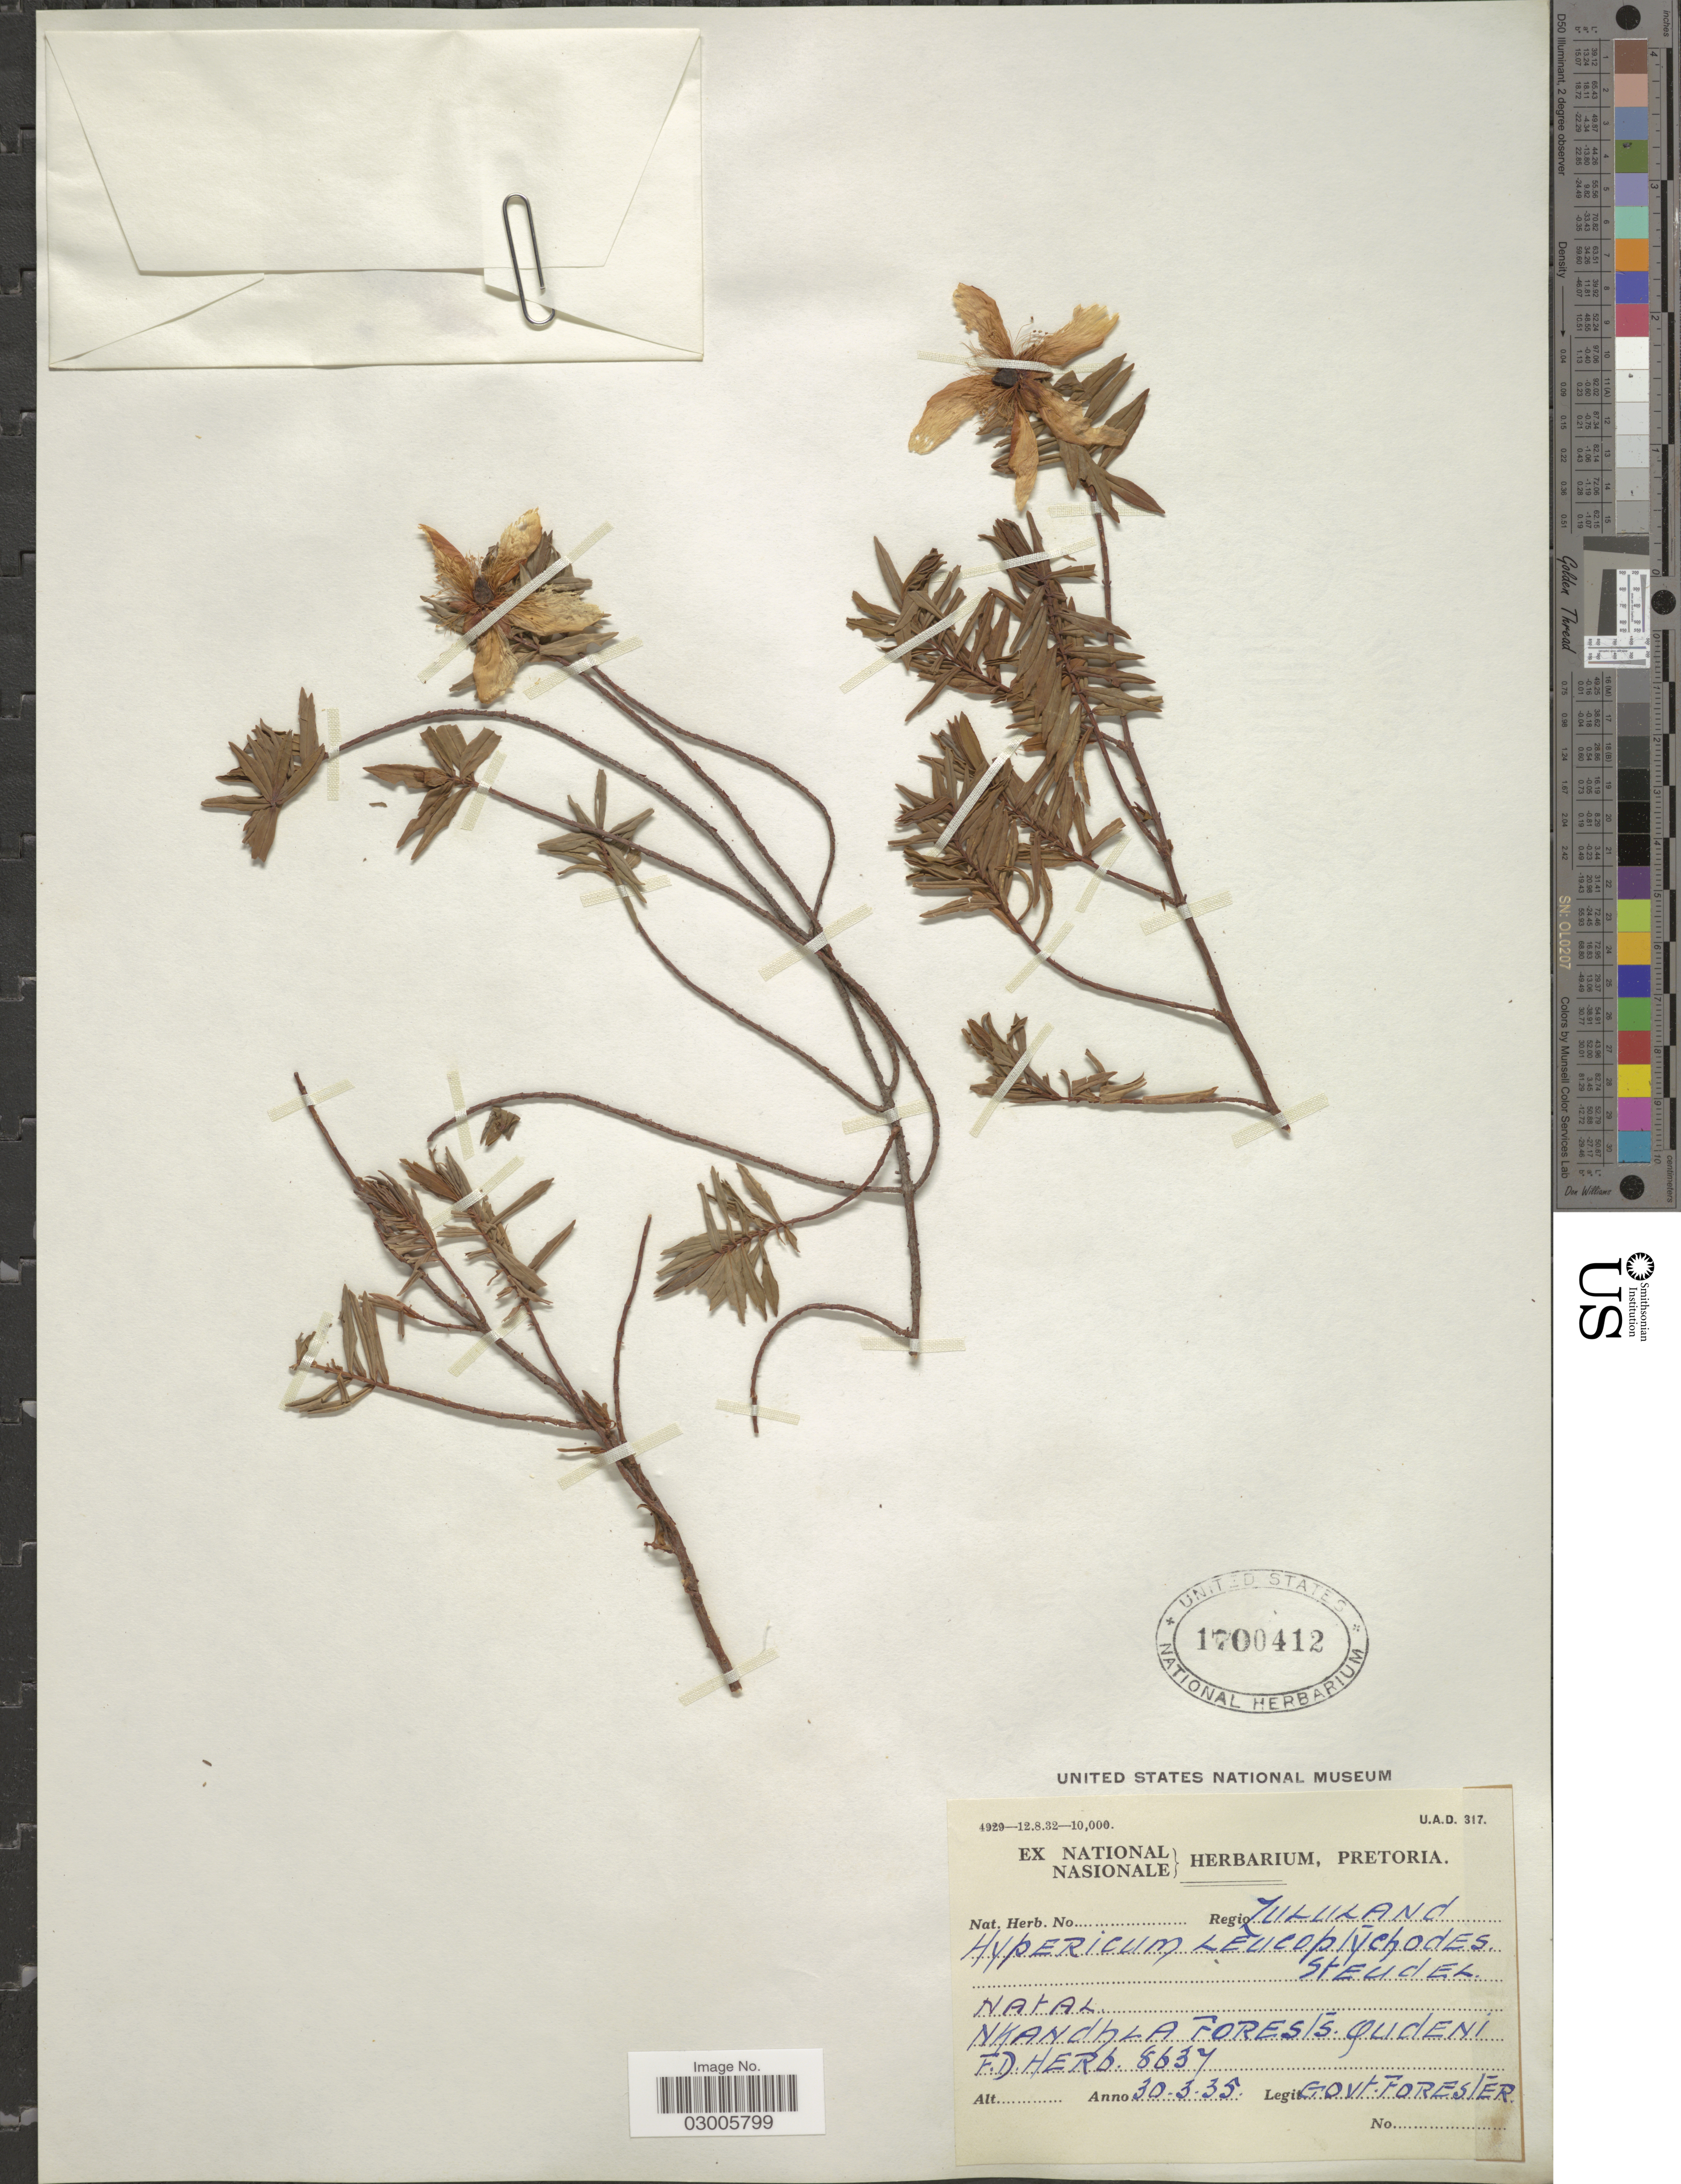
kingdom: Plantae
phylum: Tracheophyta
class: Magnoliopsida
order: Malpighiales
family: Hypericaceae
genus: Hypericum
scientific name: Hypericum leucoptychodes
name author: Steud. ex A. Rich.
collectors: Ex herb. Gudeni F. D.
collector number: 8637?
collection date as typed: Transcribed d/m/y: 30/3/35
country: South Africa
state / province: KwaZulu-Natal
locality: Natal, Nkandhla Forests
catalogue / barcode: US 1700412